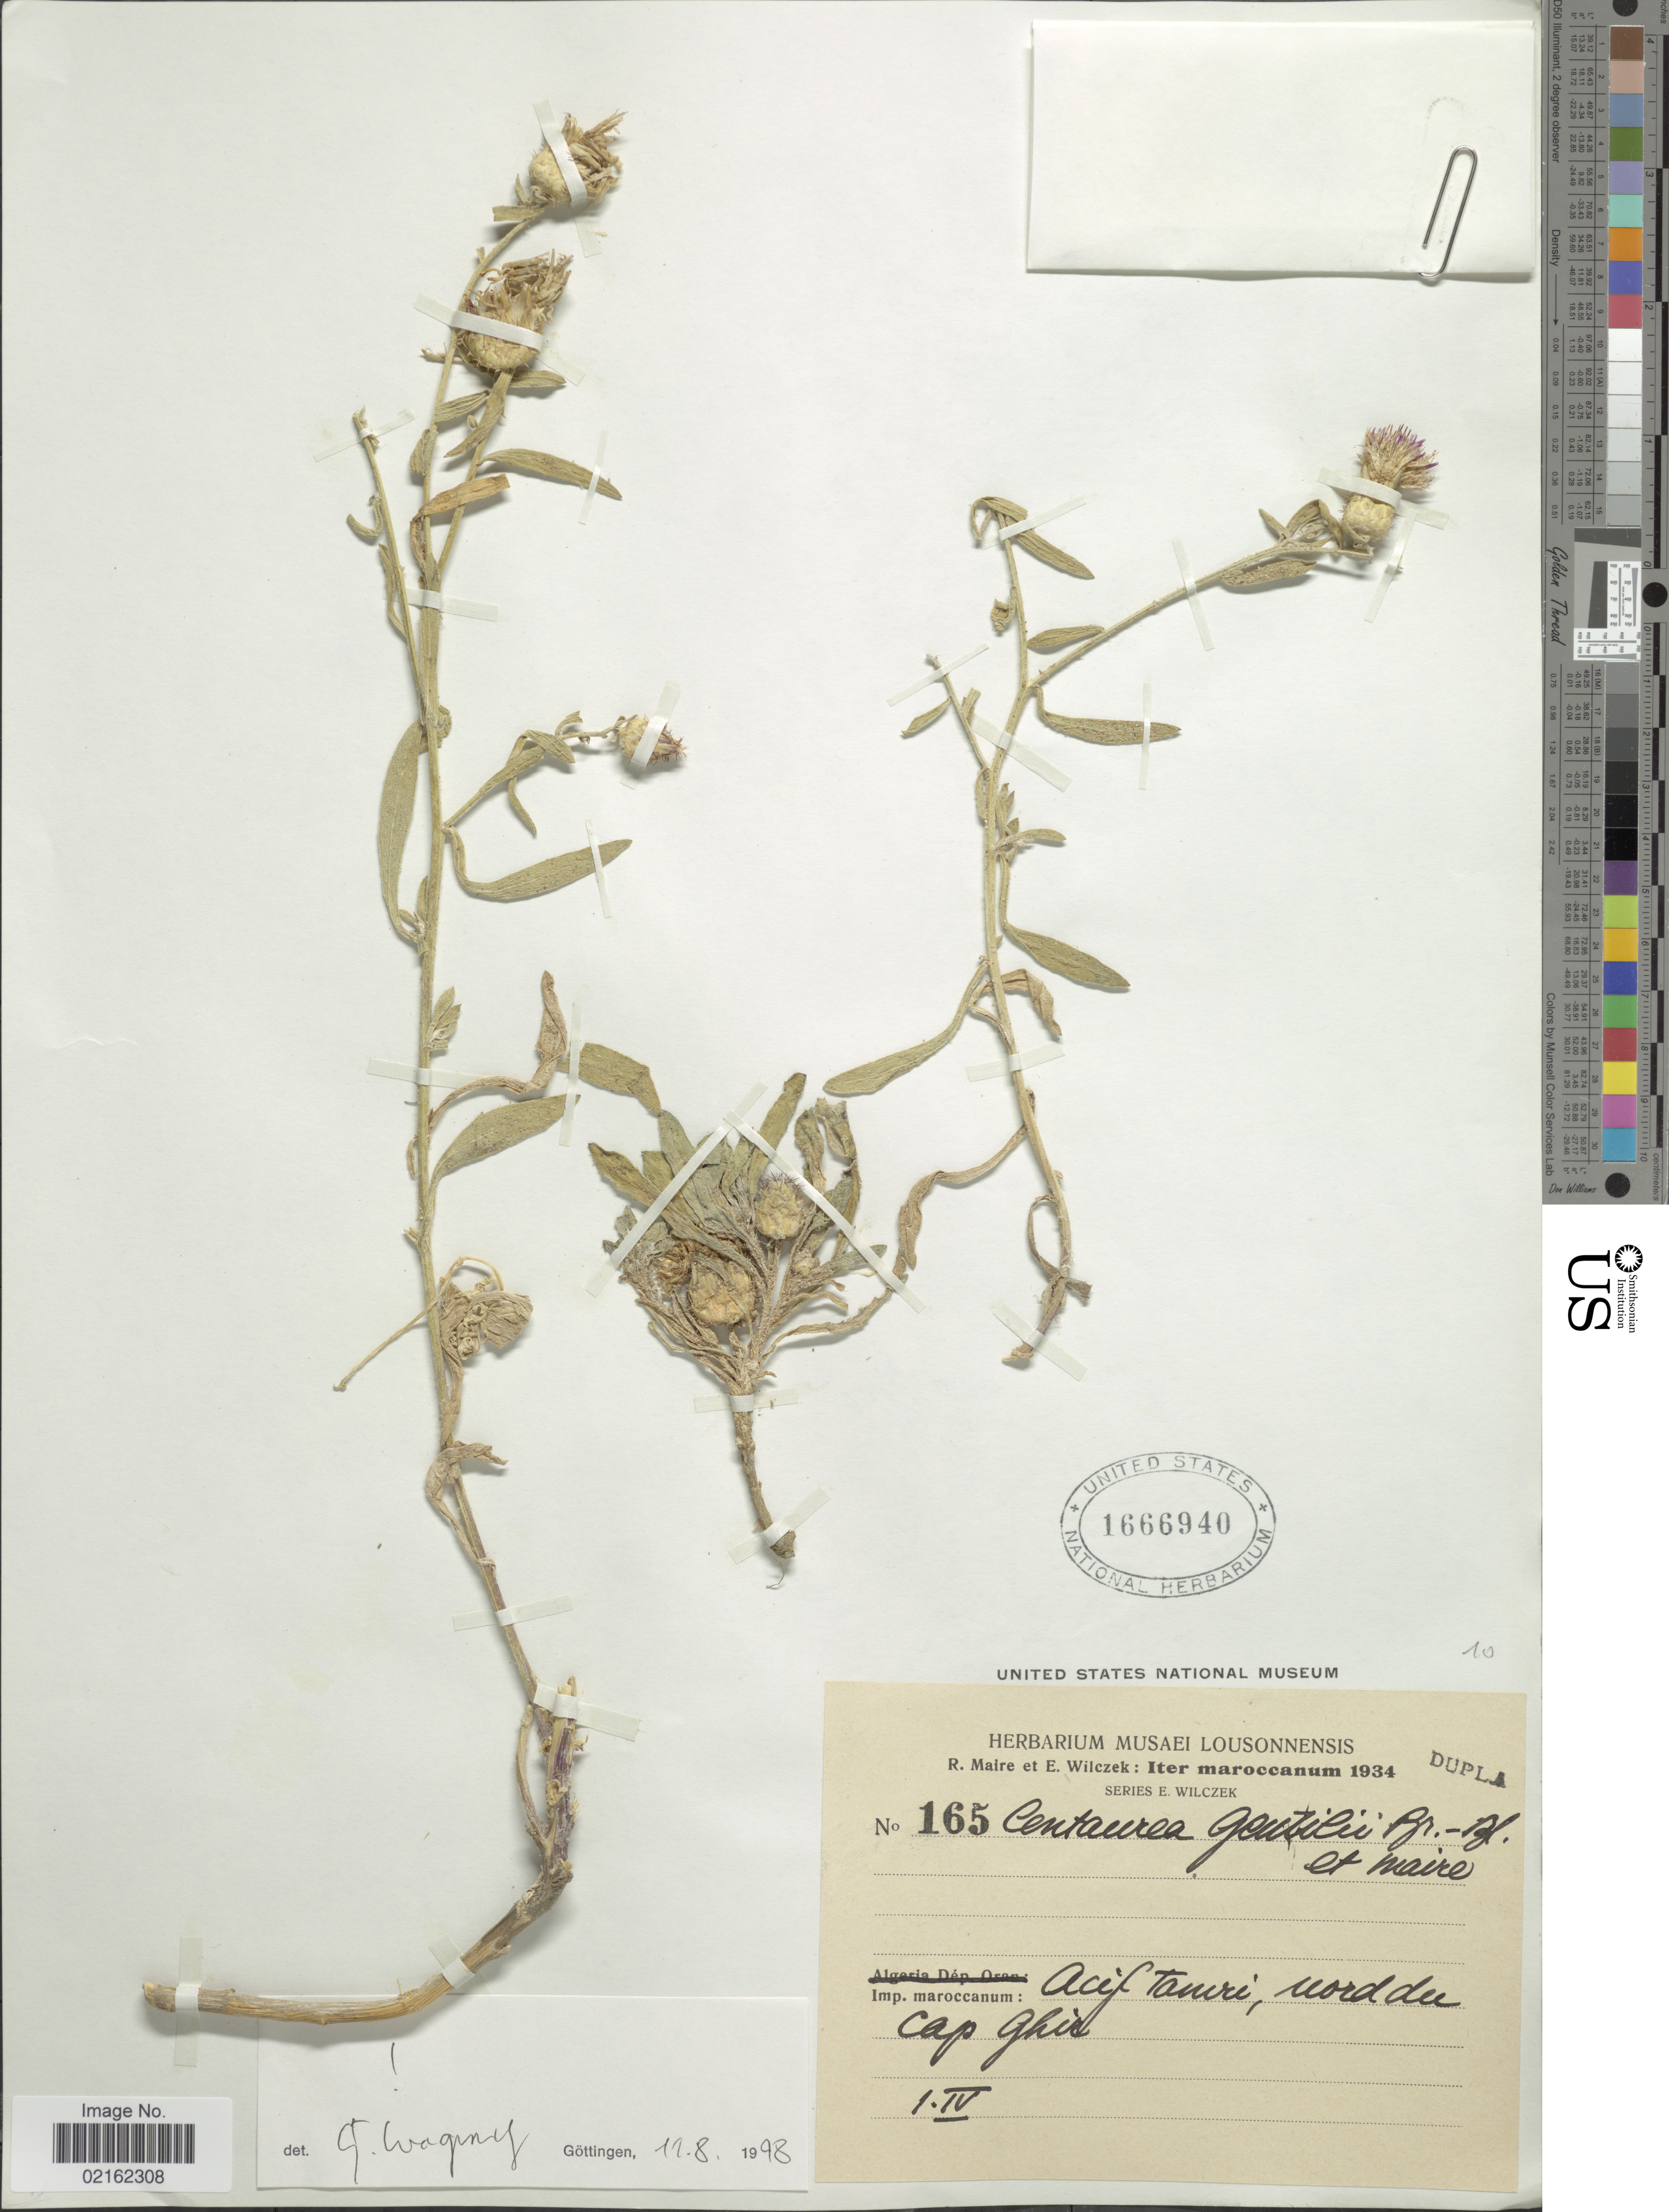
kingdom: Plantae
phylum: Tracheophyta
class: Magnoliopsida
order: Asterales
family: Asteraceae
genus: Centaurea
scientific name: Centaurea aspera subsp. gentilii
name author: (Braun-Blanq. & Maire) Dobignard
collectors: R. C. Maire & E. Wilczek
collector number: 165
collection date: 1934-04-01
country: Morocco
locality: Acif Tamri, nord du Cap Ghir.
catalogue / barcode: US 1666940